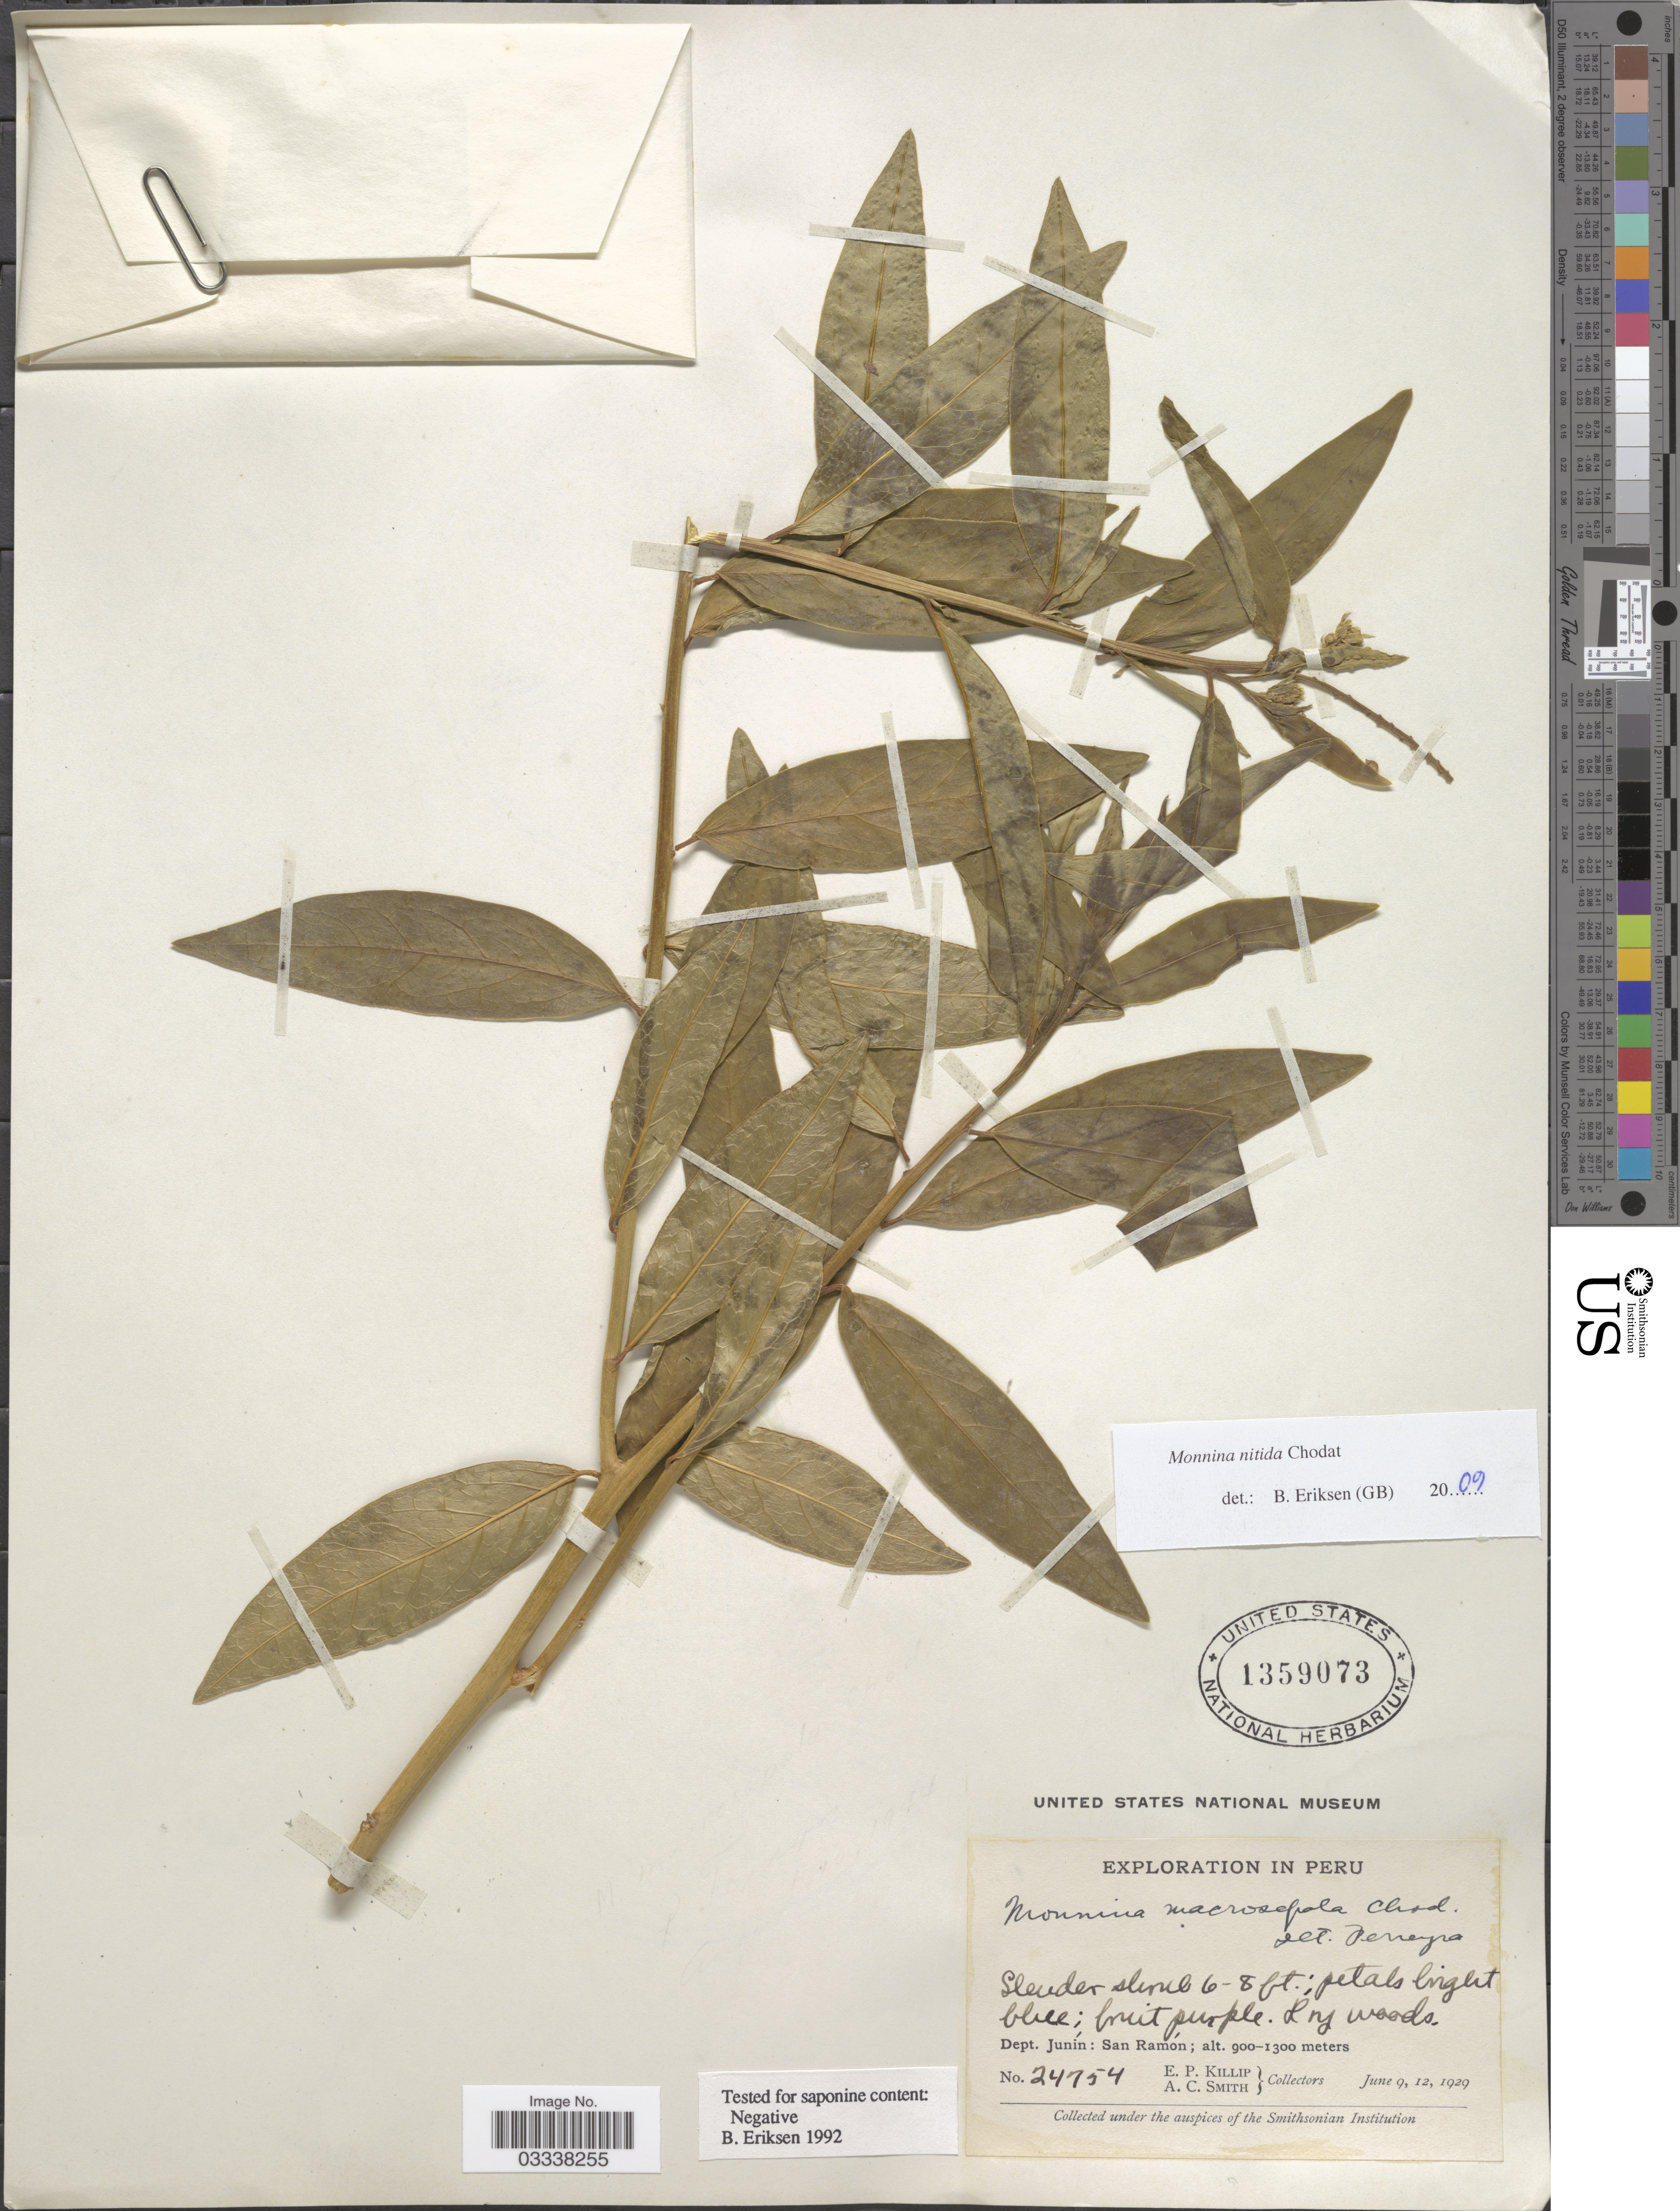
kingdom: Plantae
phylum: Tracheophyta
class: Magnoliopsida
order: Fabales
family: Polygalaceae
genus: Monnina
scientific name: Monnina nitida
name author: Chodat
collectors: E. P. Killip & A. C. Smith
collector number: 24754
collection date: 1929-06-09/1929-06-12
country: Peru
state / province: Junín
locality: Dept. Junín: San Ramón.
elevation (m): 900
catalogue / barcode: US 1359073